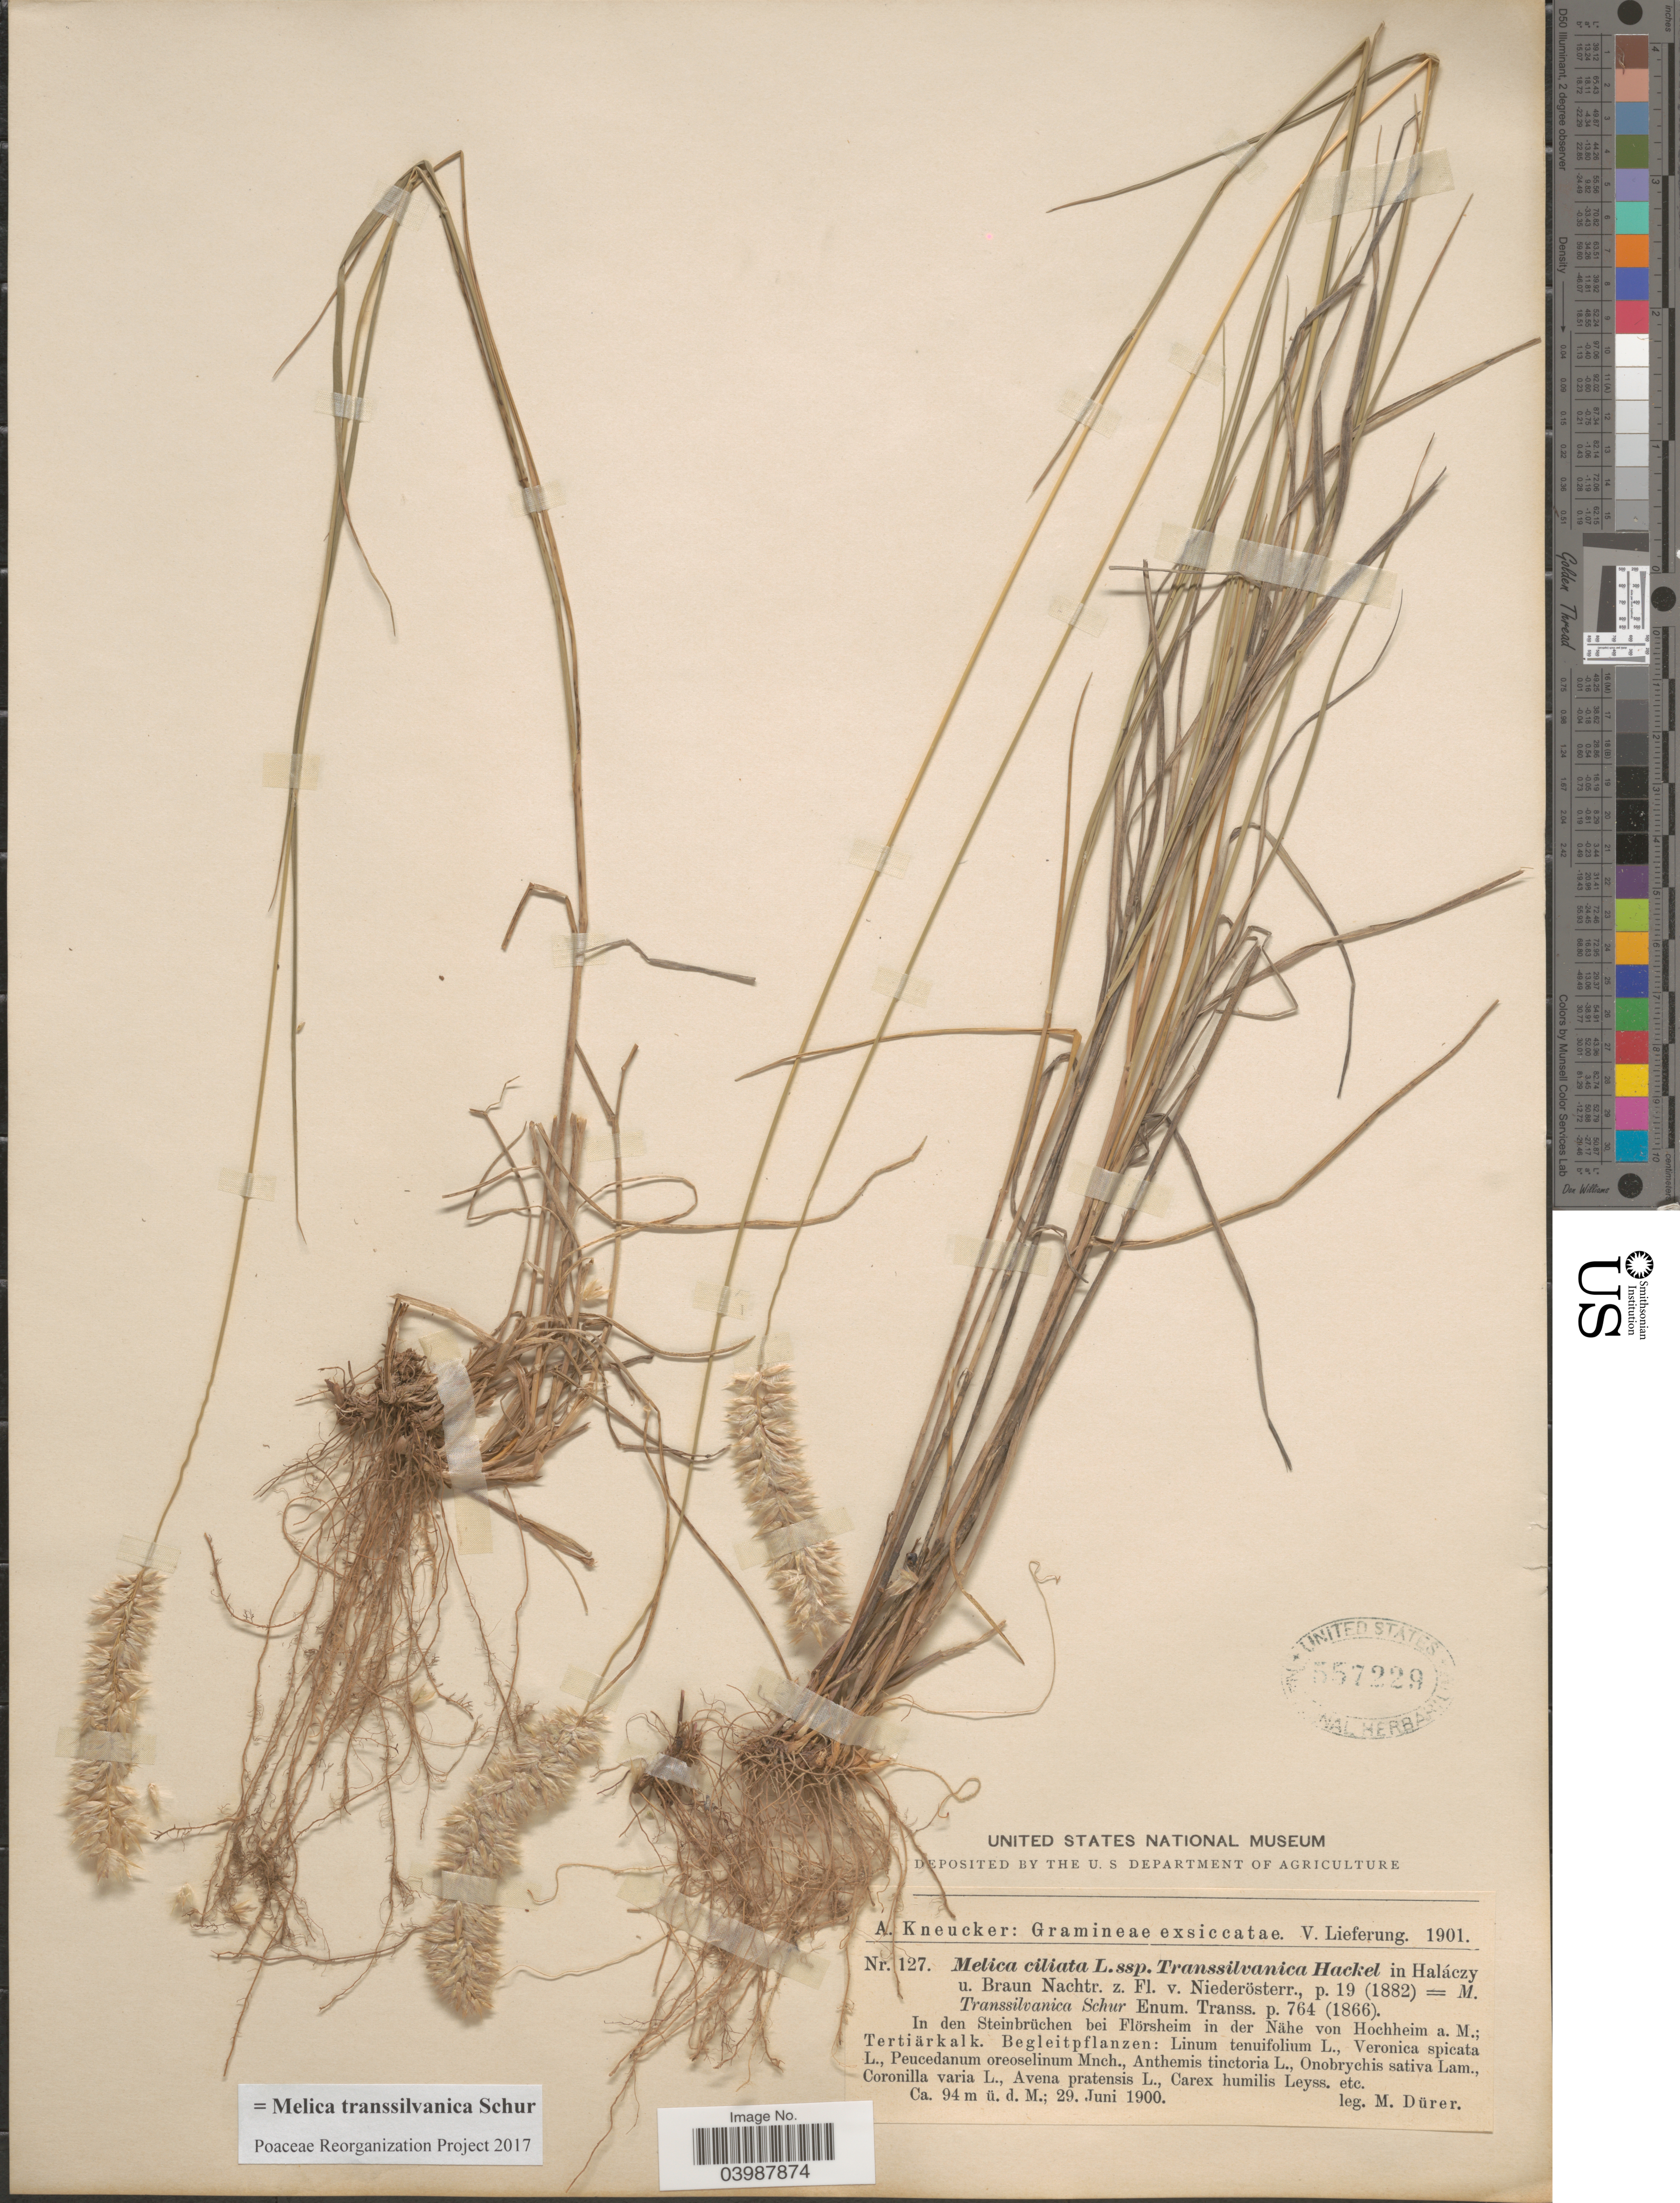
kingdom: Plantae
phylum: Tracheophyta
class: Liliopsida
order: Poales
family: Poaceae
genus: Melica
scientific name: Melica transsilvanica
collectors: M. Durer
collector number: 127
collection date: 1900-06-29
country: Germany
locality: In den Steinbrüchen bei Flörshiem in der Náhe von Hochheim a. M; Tertiärkalk.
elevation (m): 94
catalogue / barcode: US 557229